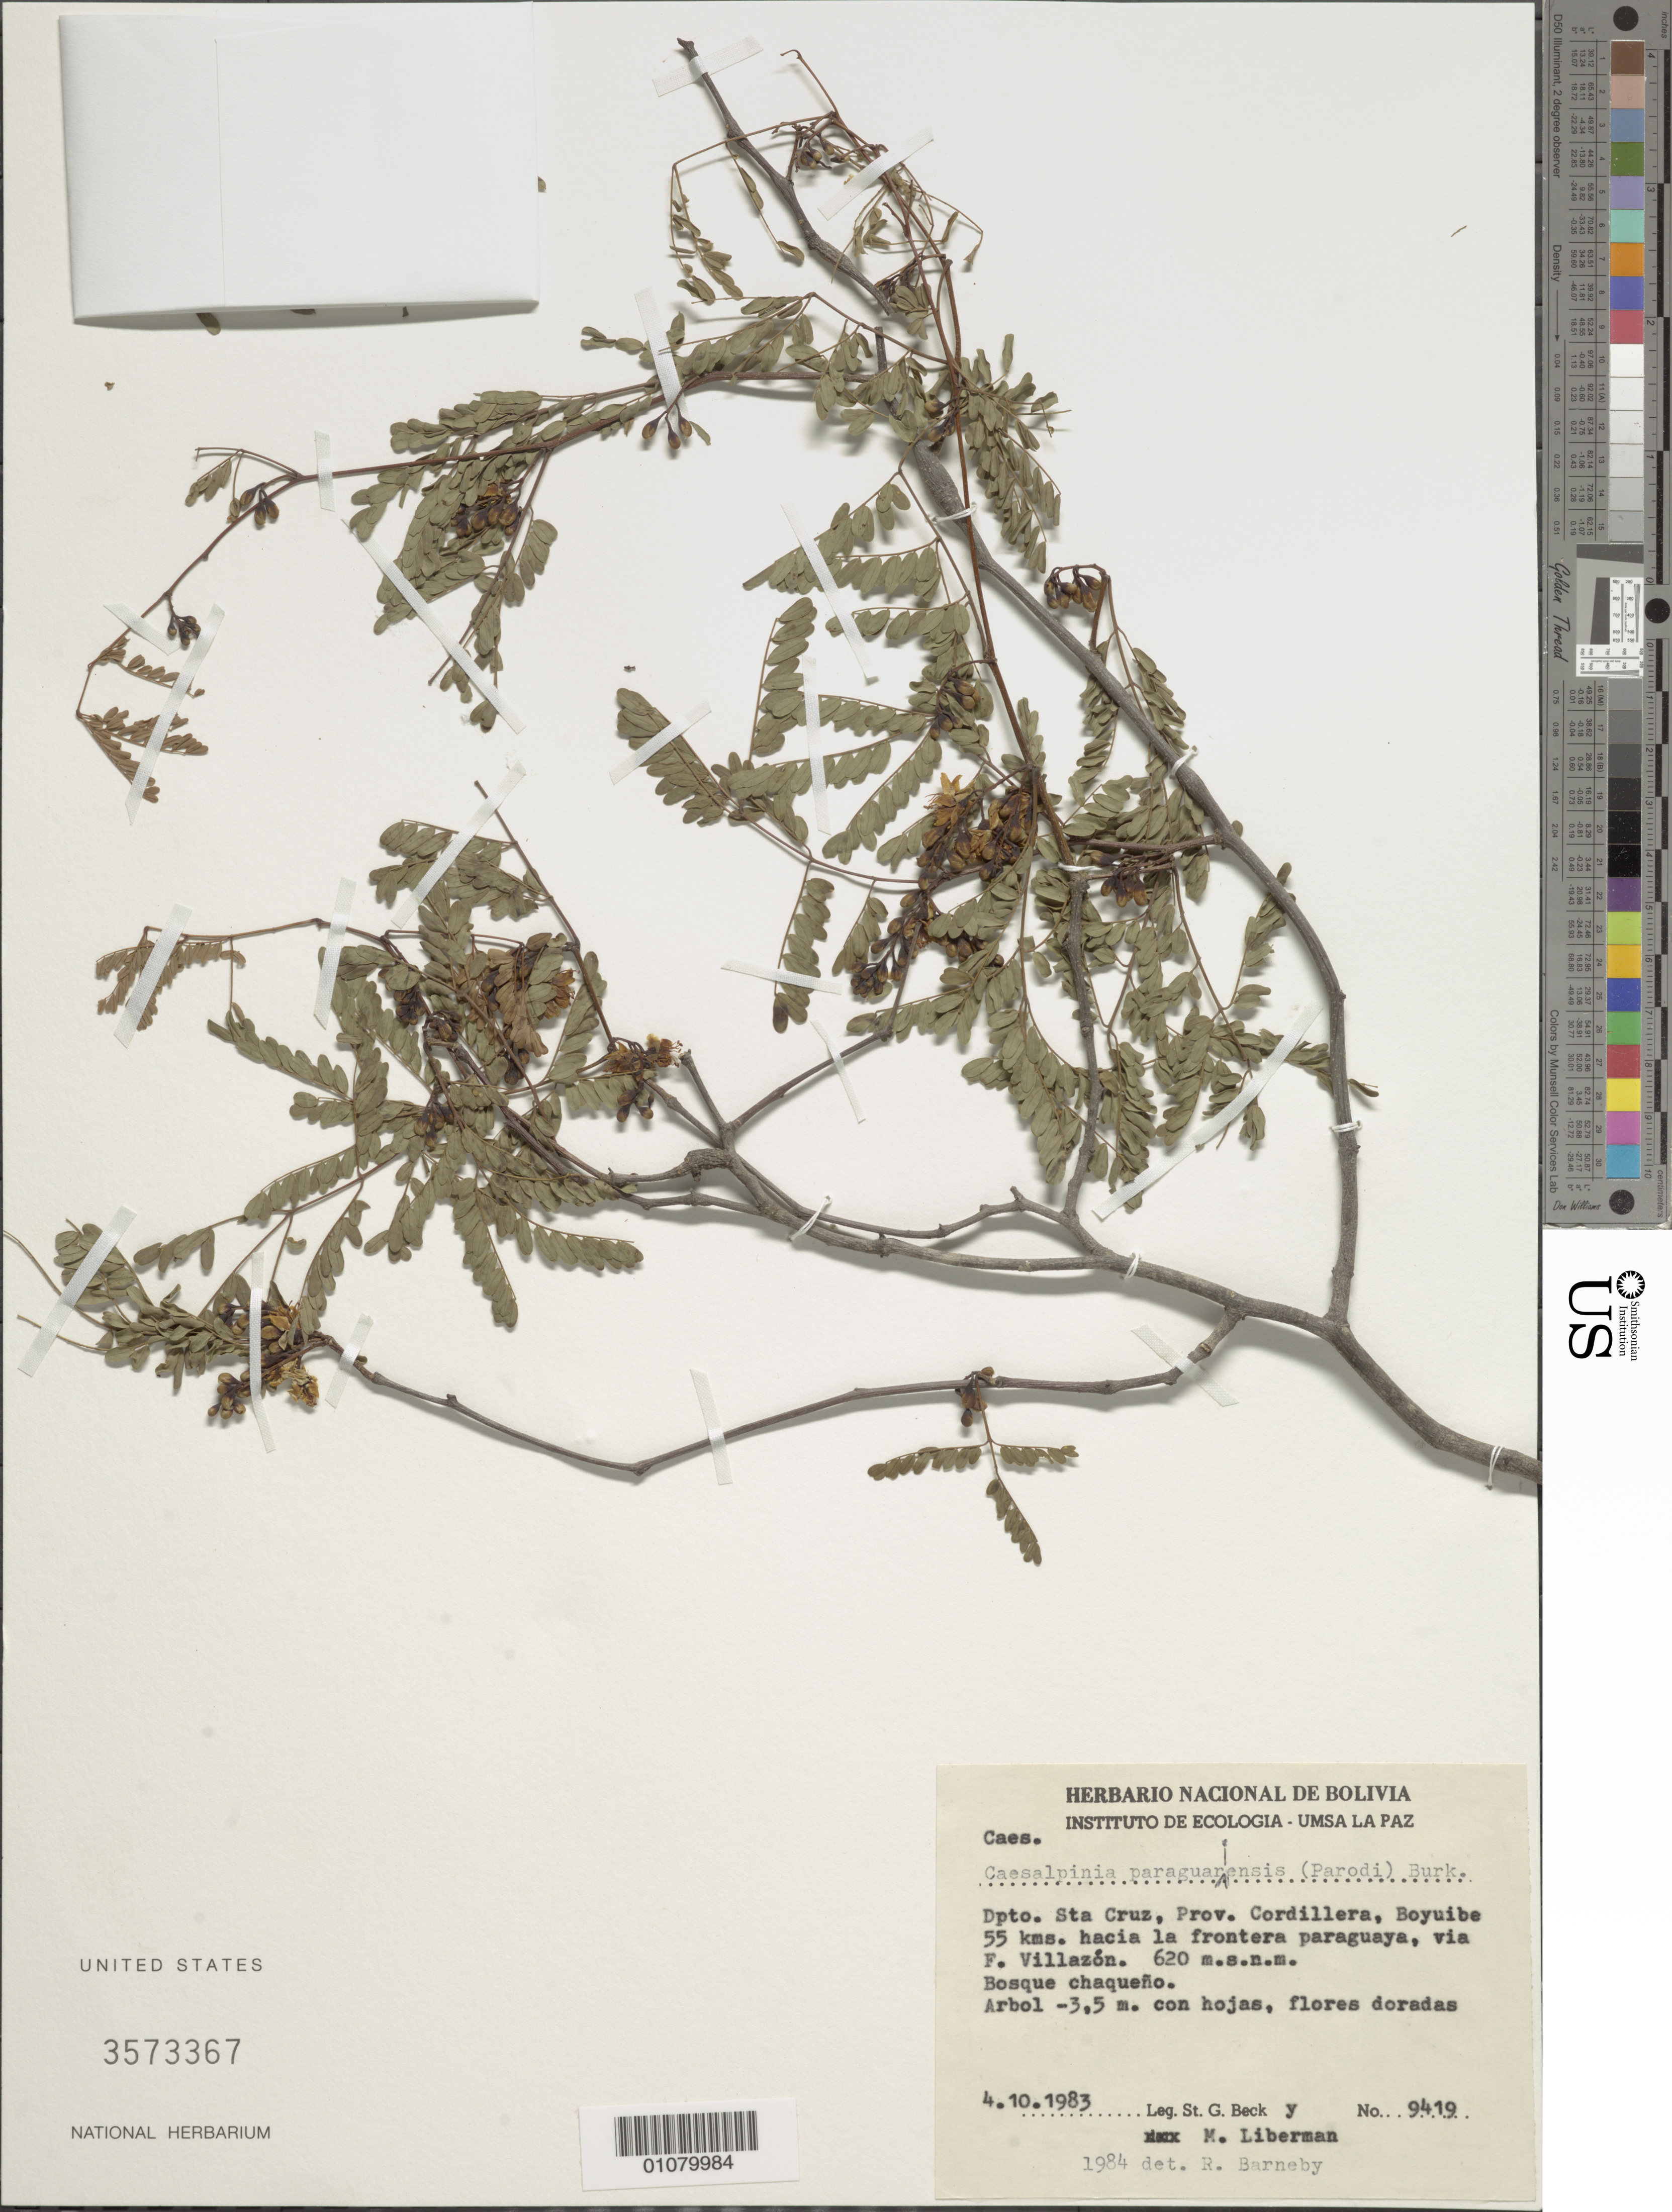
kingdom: Plantae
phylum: Tracheophyta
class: Magnoliopsida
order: Fabales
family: Fabaceae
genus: Libidibia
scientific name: Libidibia paraguariensis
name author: (Parodi) G.P. Lewis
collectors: S. G. Beck & M. Liberman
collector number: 9419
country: Bolivia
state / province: Santa Cruz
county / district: Cordillera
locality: Boyuibe, hacia la frontera paraguaya, via Fll Villazon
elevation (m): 620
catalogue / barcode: US 3573346